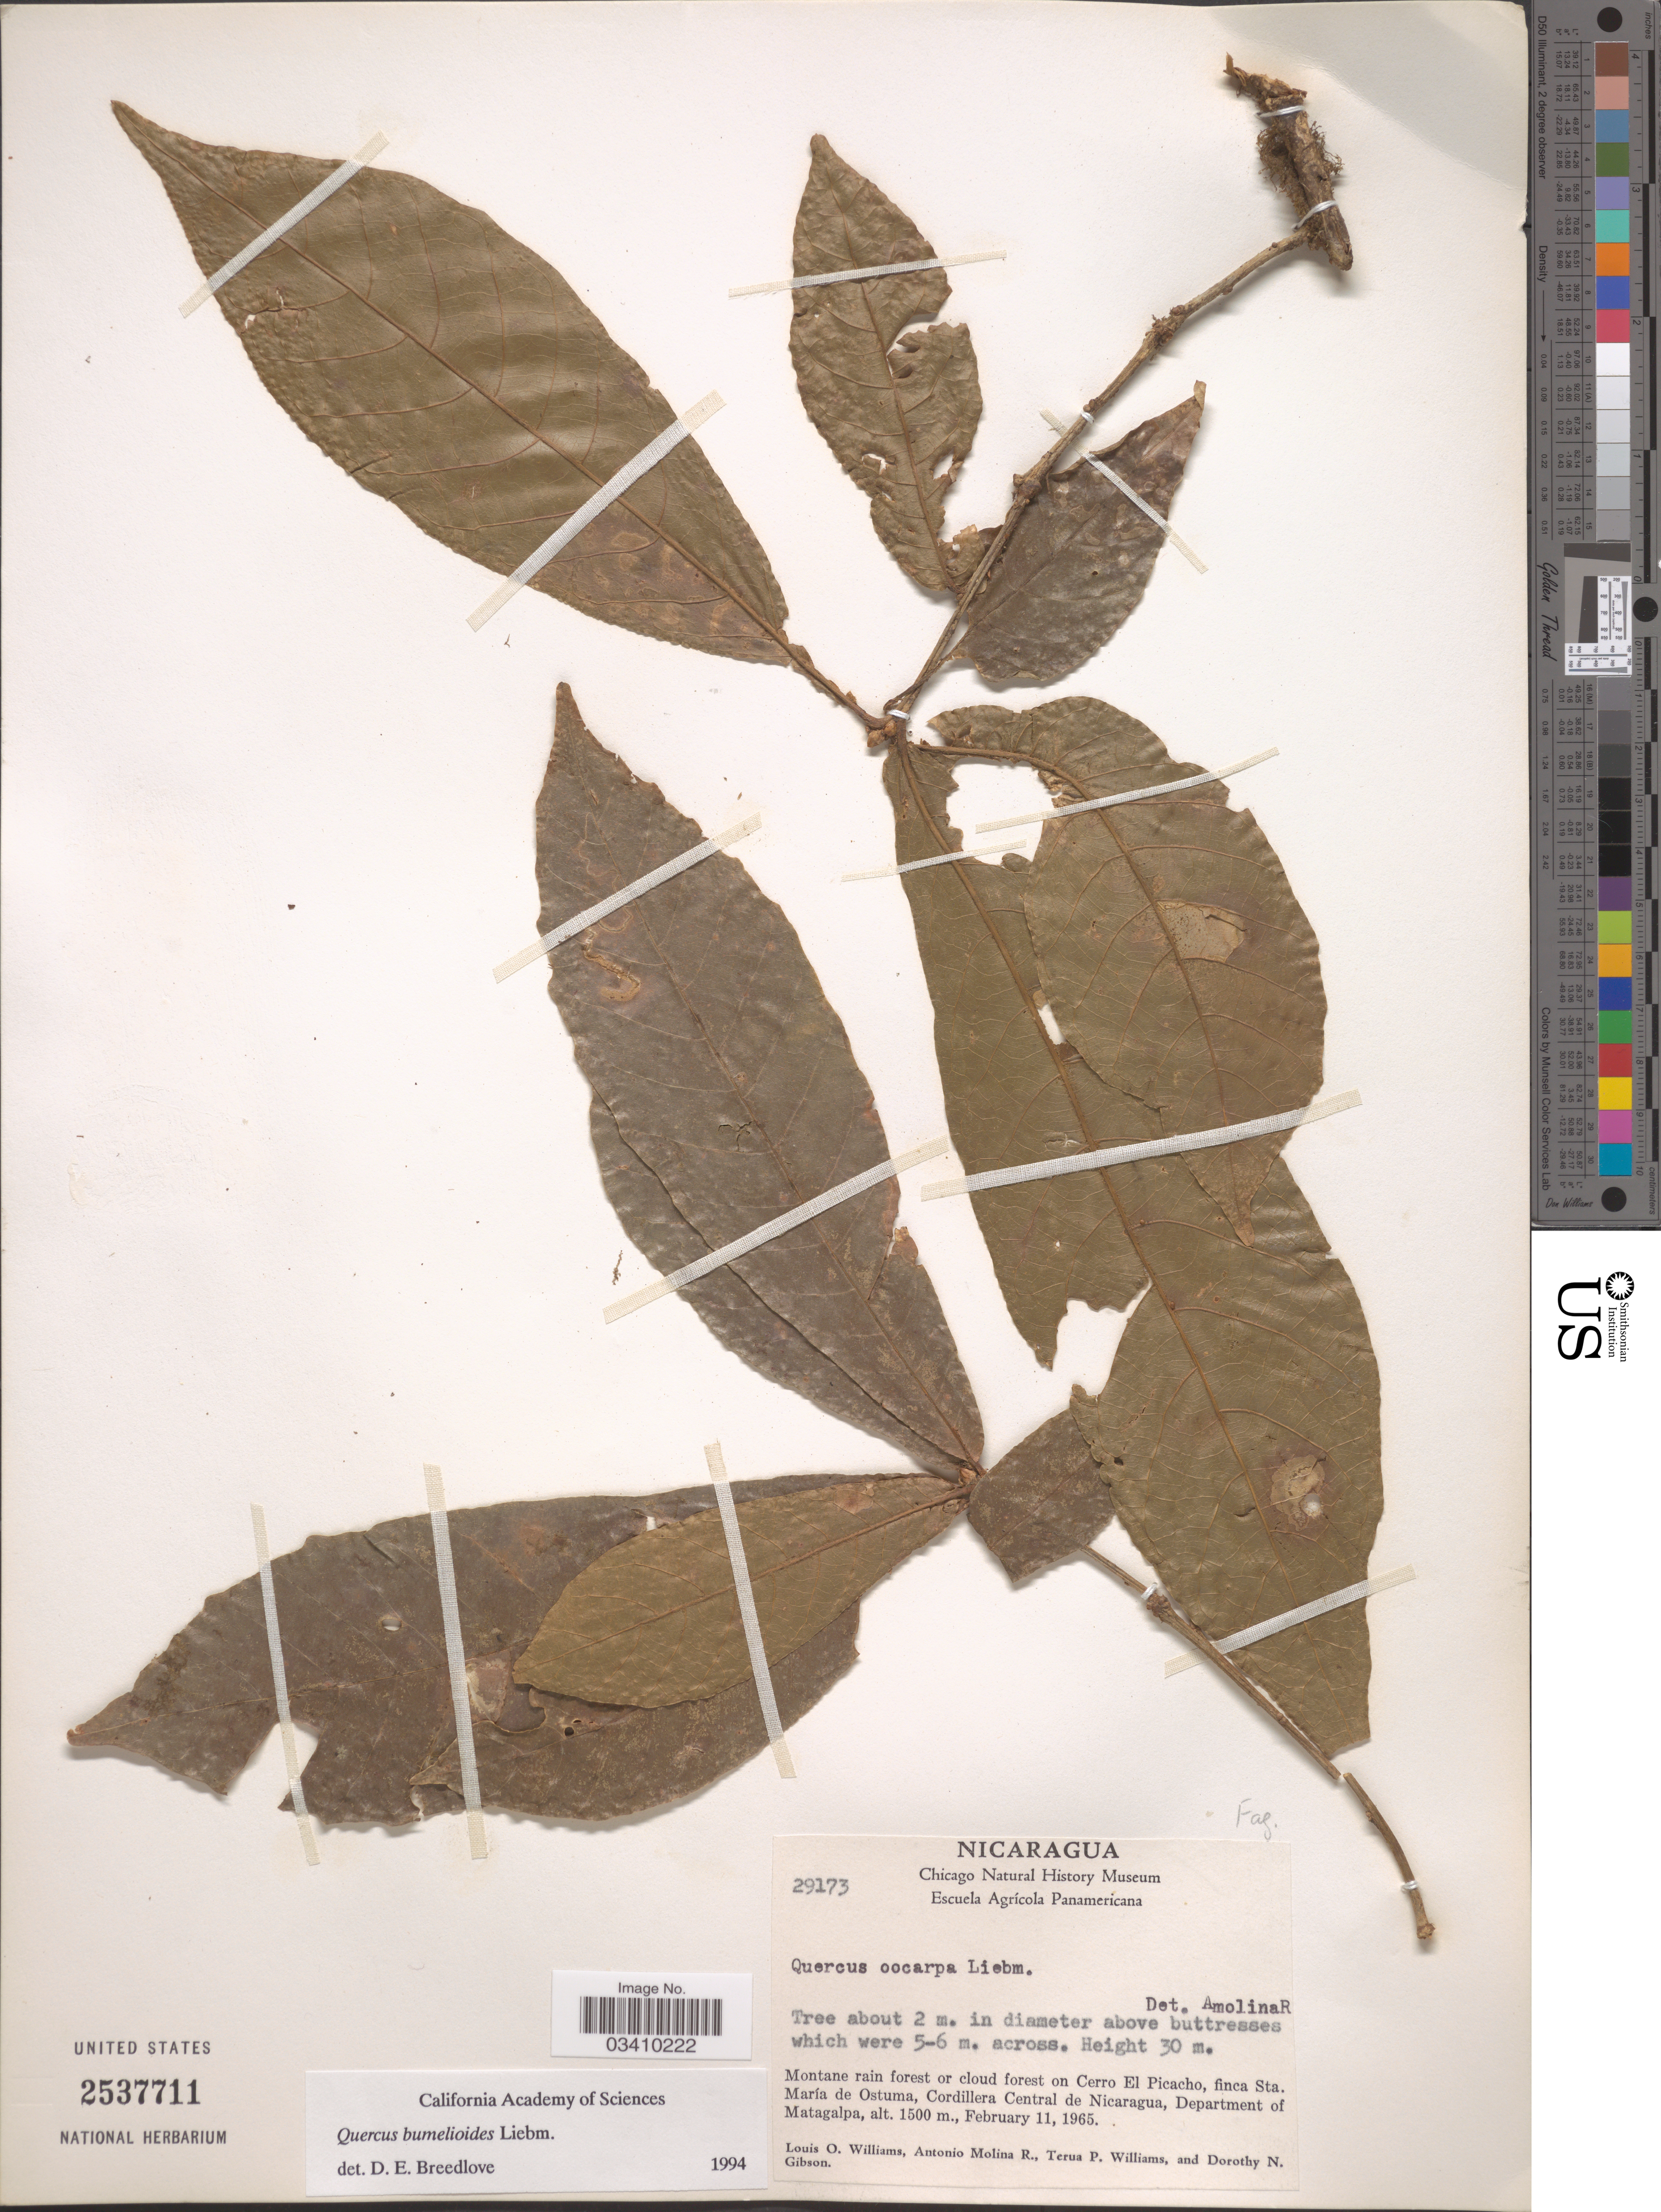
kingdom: Plantae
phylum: Tracheophyta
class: Magnoliopsida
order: Fagales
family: Fagaceae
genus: Quercus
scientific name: Quercus bumelioides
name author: Liebm.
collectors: L. O. Williams, A. Molina R., T. P. Williams & D. N. Gibson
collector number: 29173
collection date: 1965-02-11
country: Nicaragua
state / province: Matagalpa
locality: Montane rain forest or cloud forest on Cerro El Picacho, finca Sta. María de Ostuma, Cordillera de Nicaragua, Department of Matagalpa.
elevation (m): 1500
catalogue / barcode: US 2537711